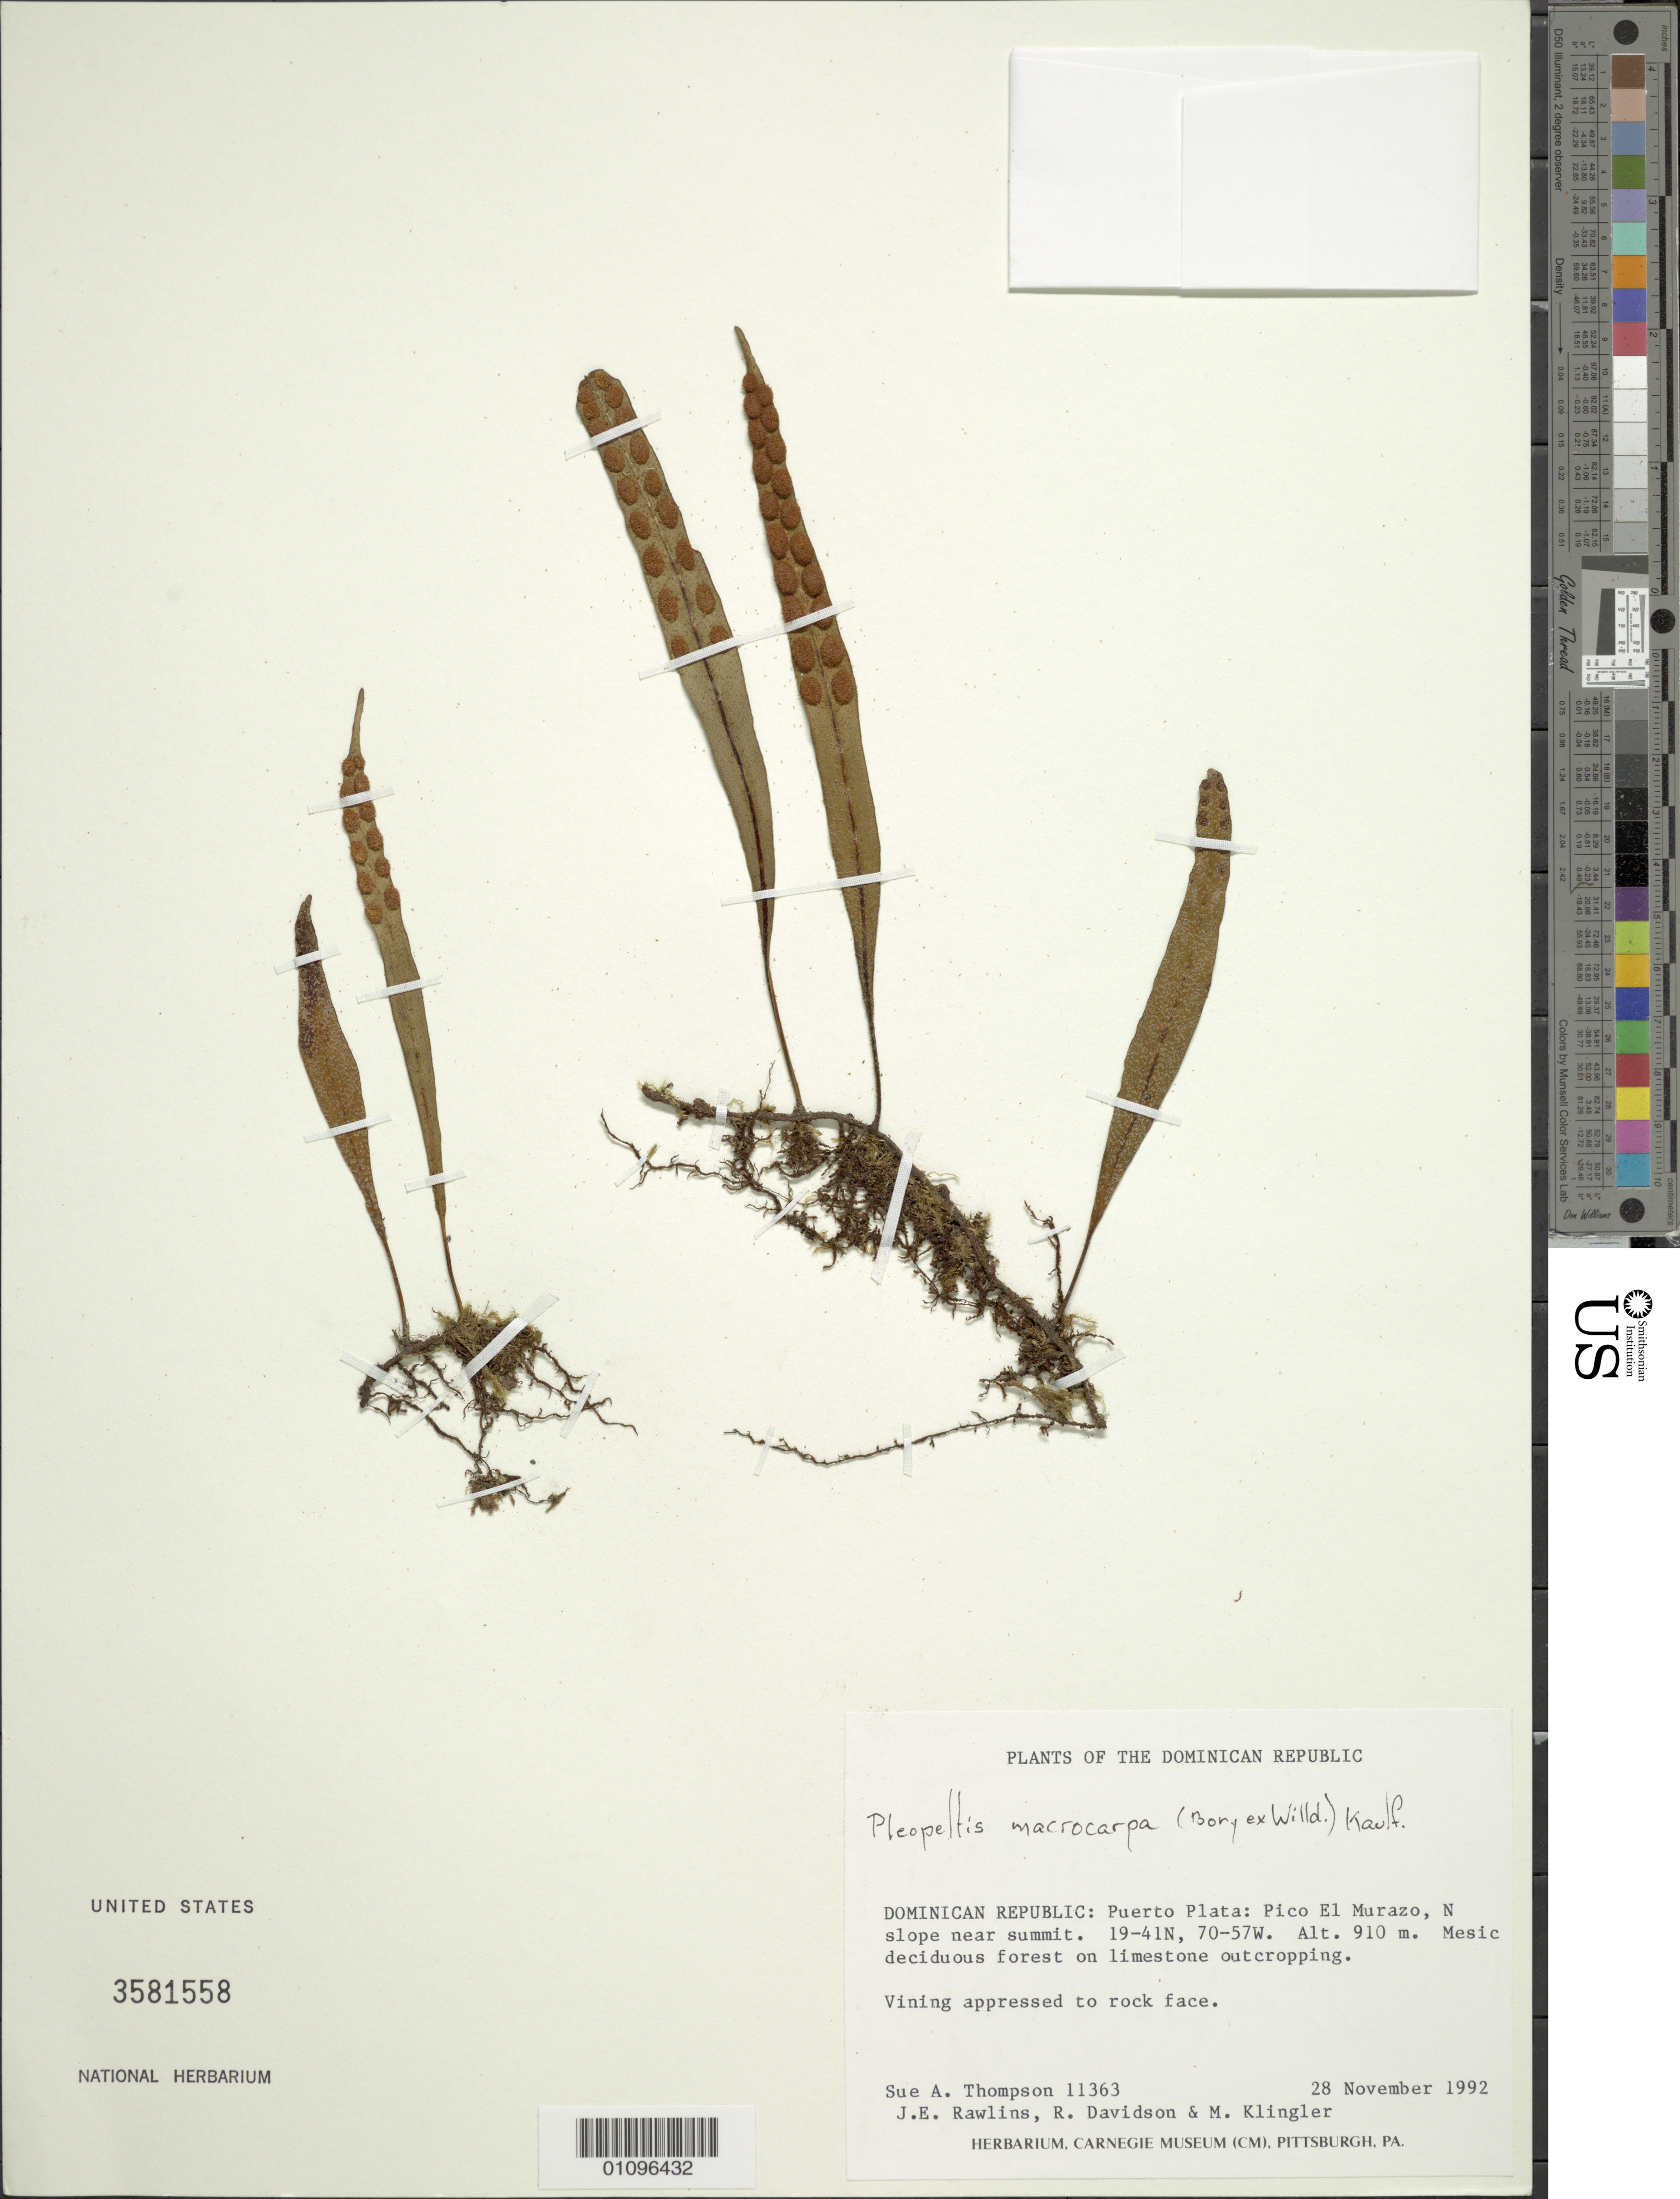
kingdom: Plantae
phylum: Tracheophyta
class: Polypodiopsida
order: Polypodiales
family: Polypodiaceae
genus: Pleopeltis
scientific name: Pleopeltis x leucospora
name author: (Klotzsch) L.B. Moore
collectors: S. A. Thompson, J. Rawlins, R. Davidson & M. Klingler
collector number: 11363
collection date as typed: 28 Nov 1992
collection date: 1992-11-28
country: Dominican Republic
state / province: Puerto Plata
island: Hispaniola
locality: Pico El Murazo, N slope near summit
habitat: Mesic deciduous forest on limestone outcropping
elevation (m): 910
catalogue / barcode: US 3581558